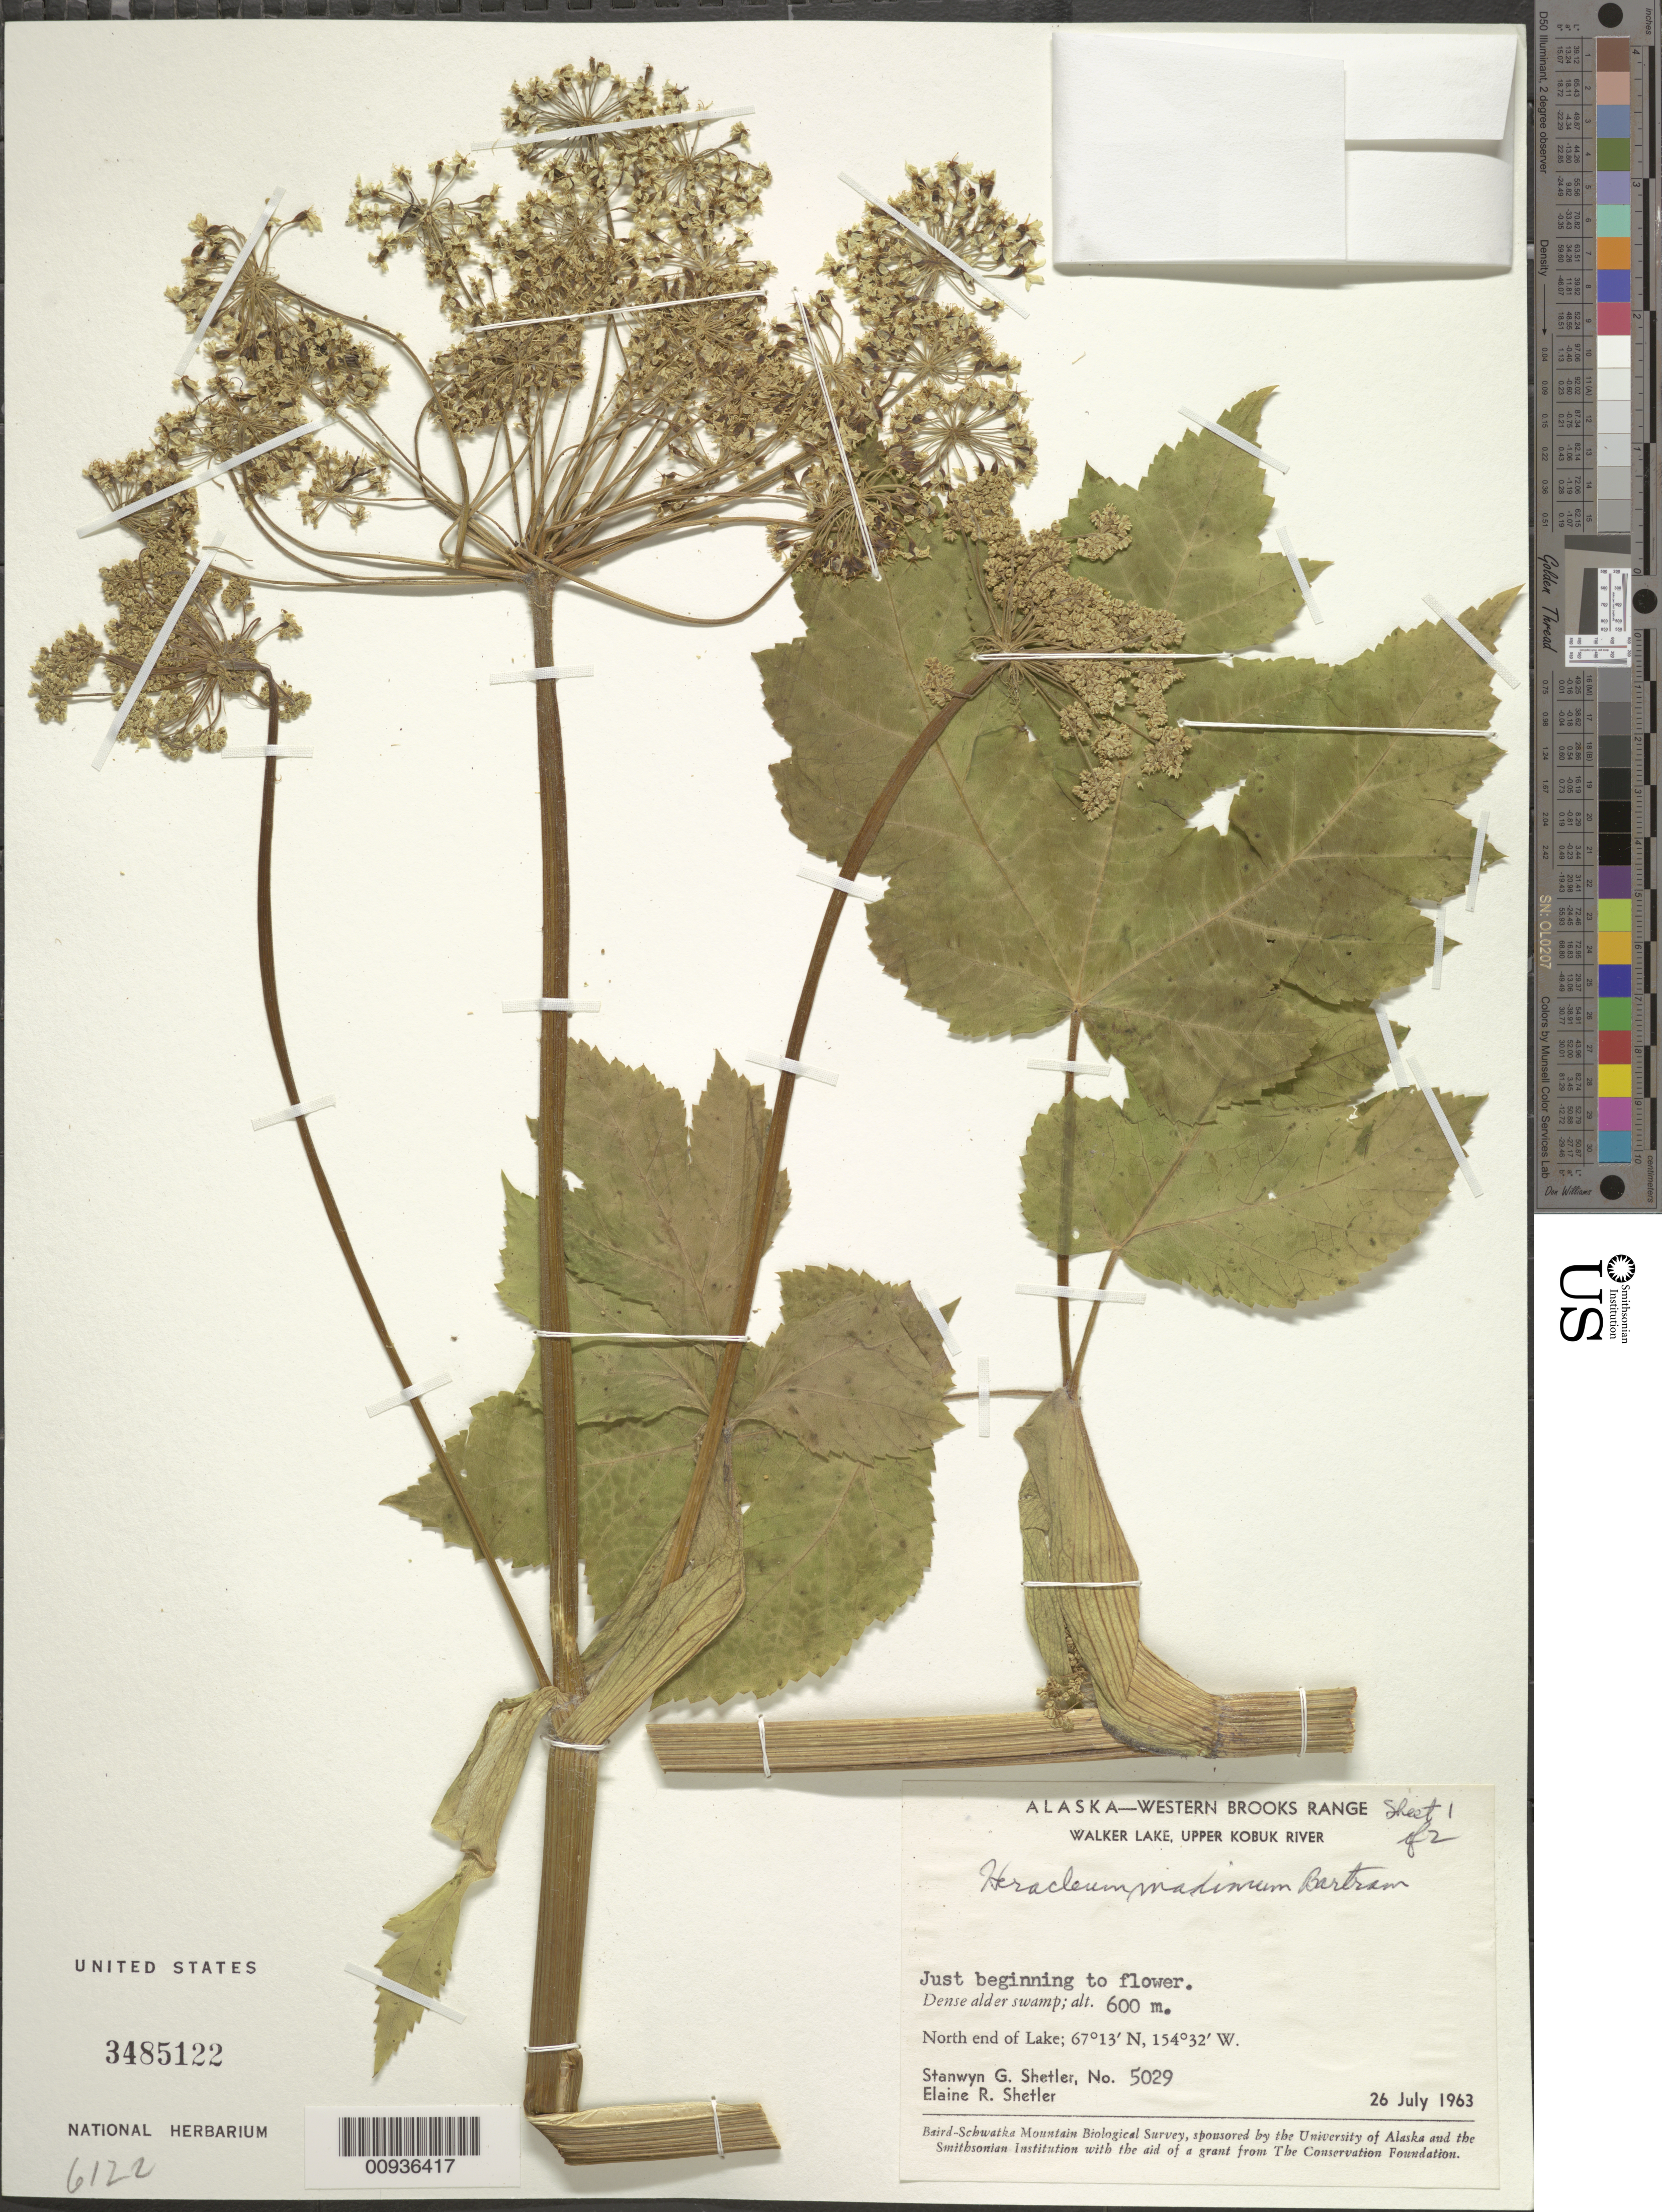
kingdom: Plantae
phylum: Tracheophyta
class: Magnoliopsida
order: Apiales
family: Apiaceae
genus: Heracleum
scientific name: Heracleum maximum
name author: W. Bartram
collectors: S. Shetler & E. R. Shetler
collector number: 5029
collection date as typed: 26 Jul 1963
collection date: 1963-07-26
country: United States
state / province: Alaska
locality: North end of Walker Lake. Western Brooks Range, Upper Kobuk River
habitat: Dense alder swamp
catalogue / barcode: US 3485122